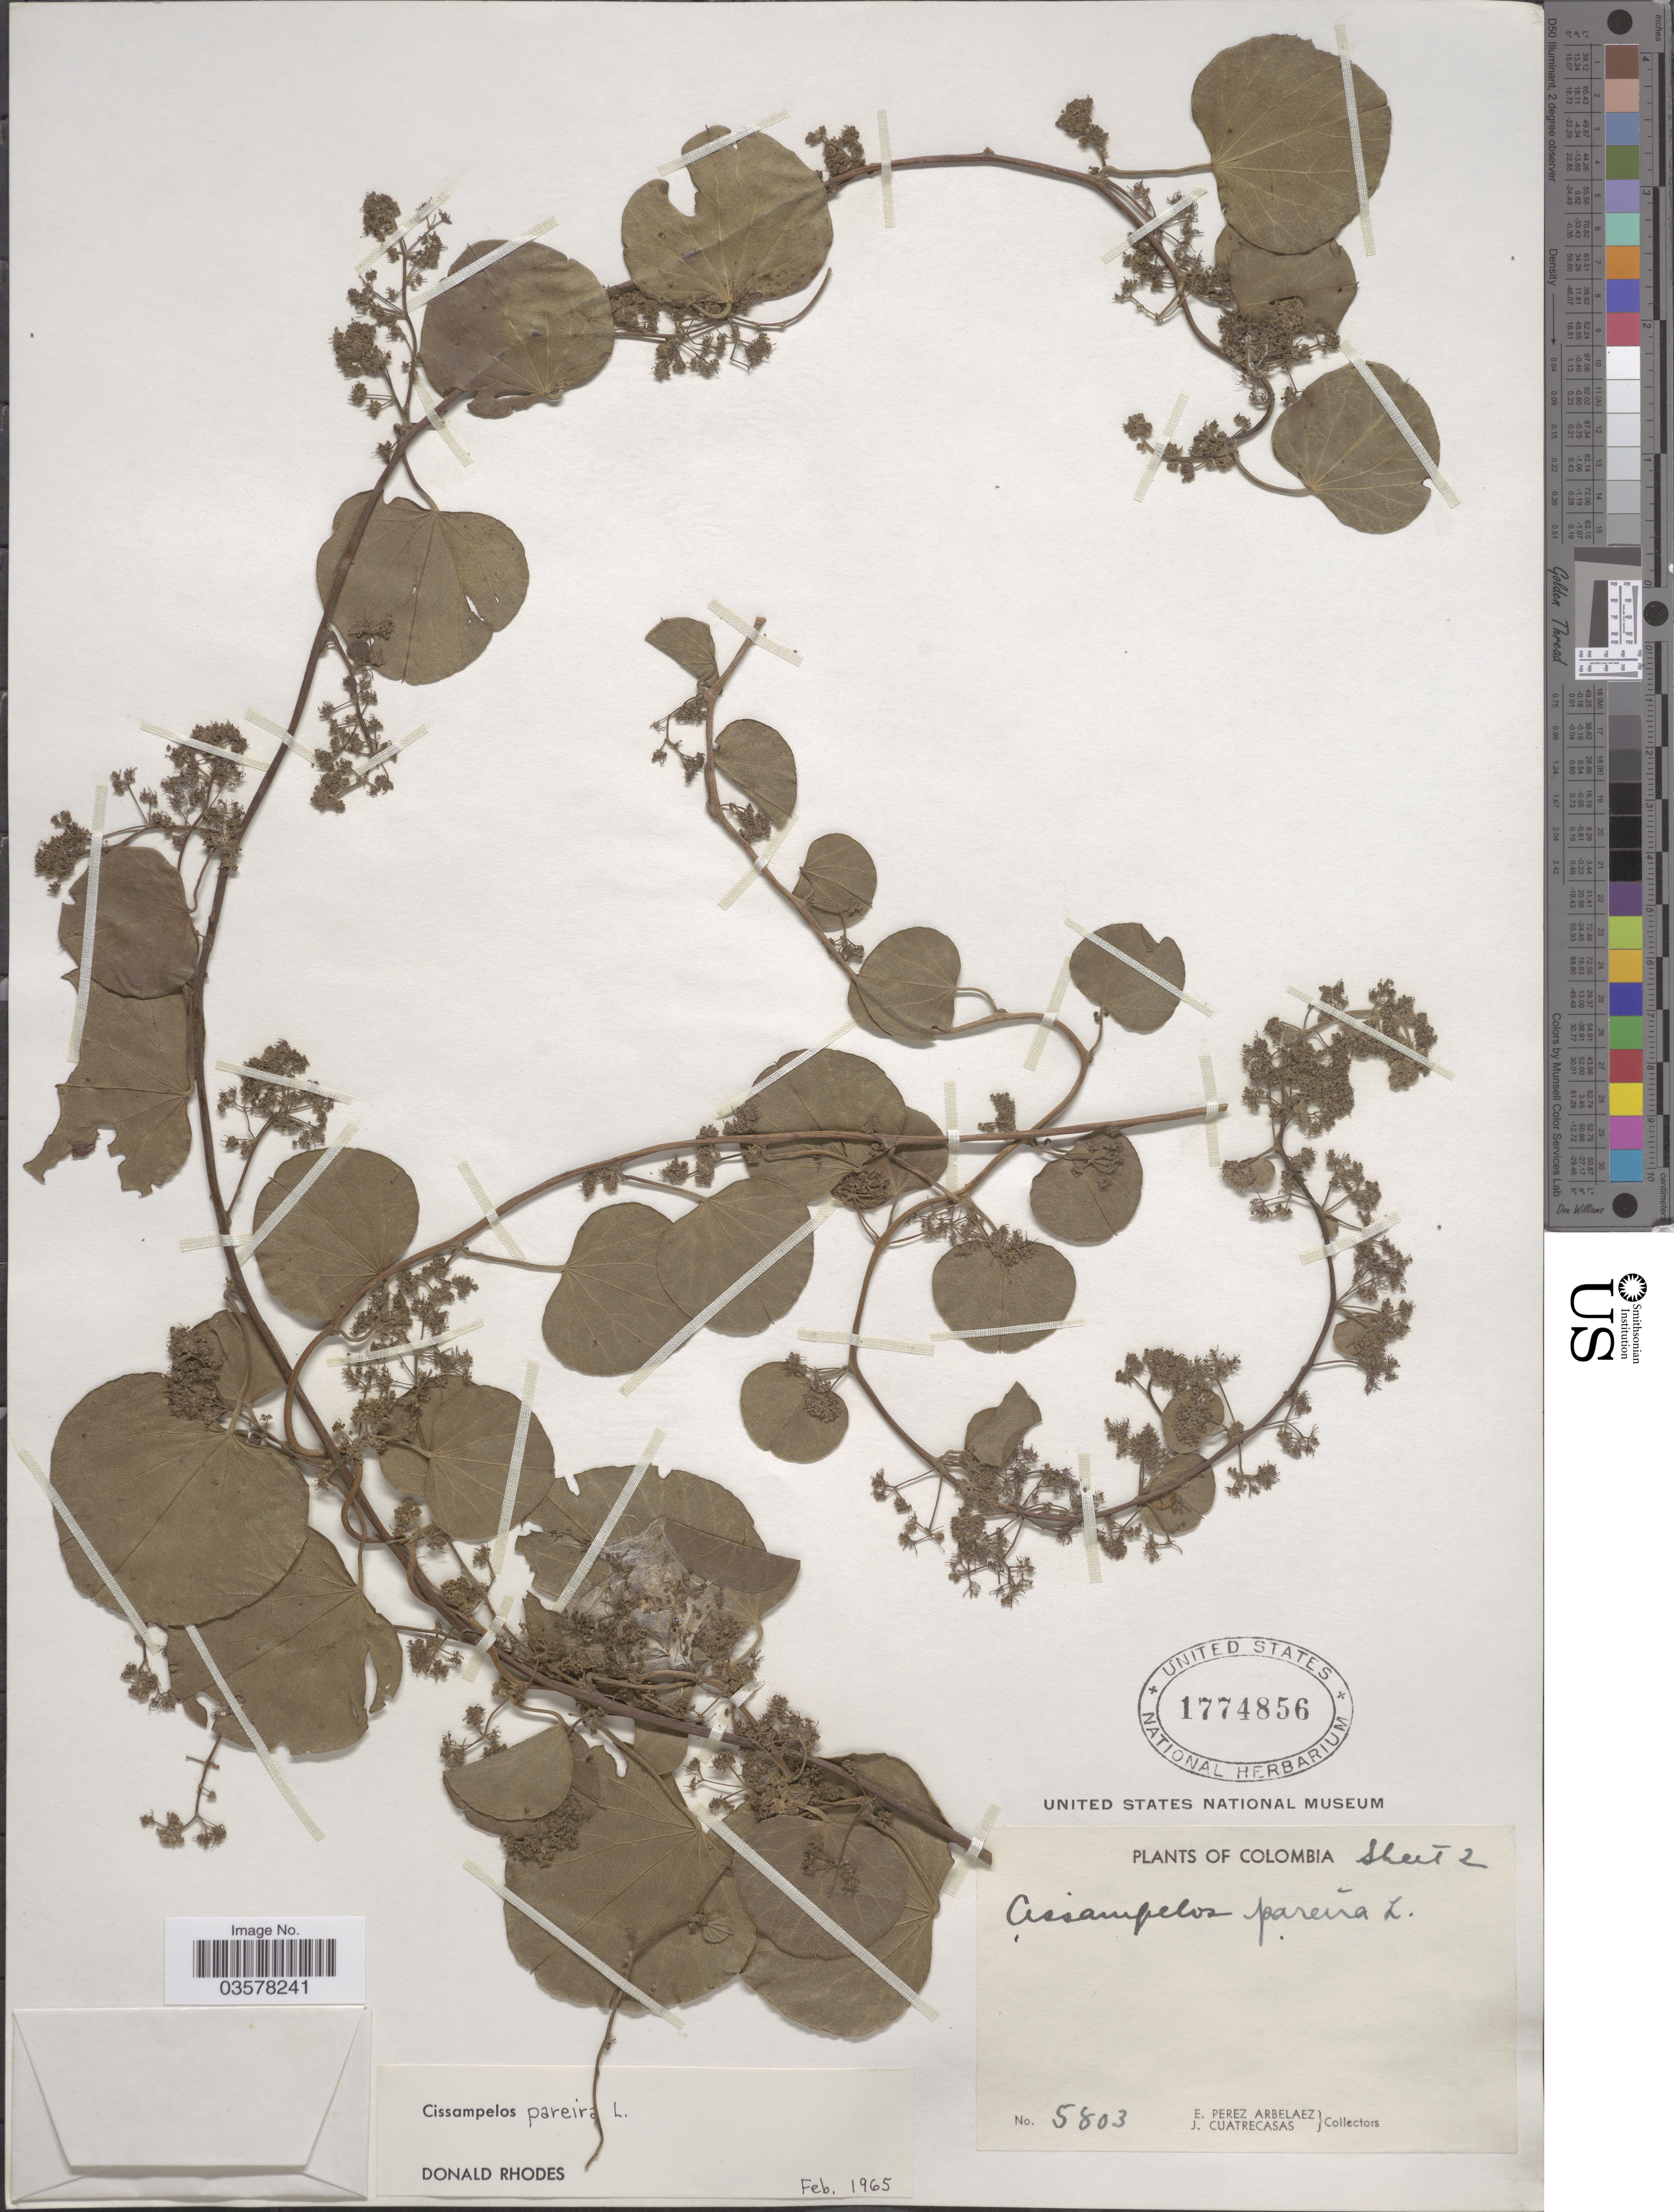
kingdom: Plantae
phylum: Tracheophyta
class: Magnoliopsida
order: Ranunculales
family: Menispermaceae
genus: Cissampelos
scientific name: Cissampelos pareira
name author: L.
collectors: E. Pérez Arbeláez & J. Cuatrecasas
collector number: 5803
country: Colombia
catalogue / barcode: US 1774856